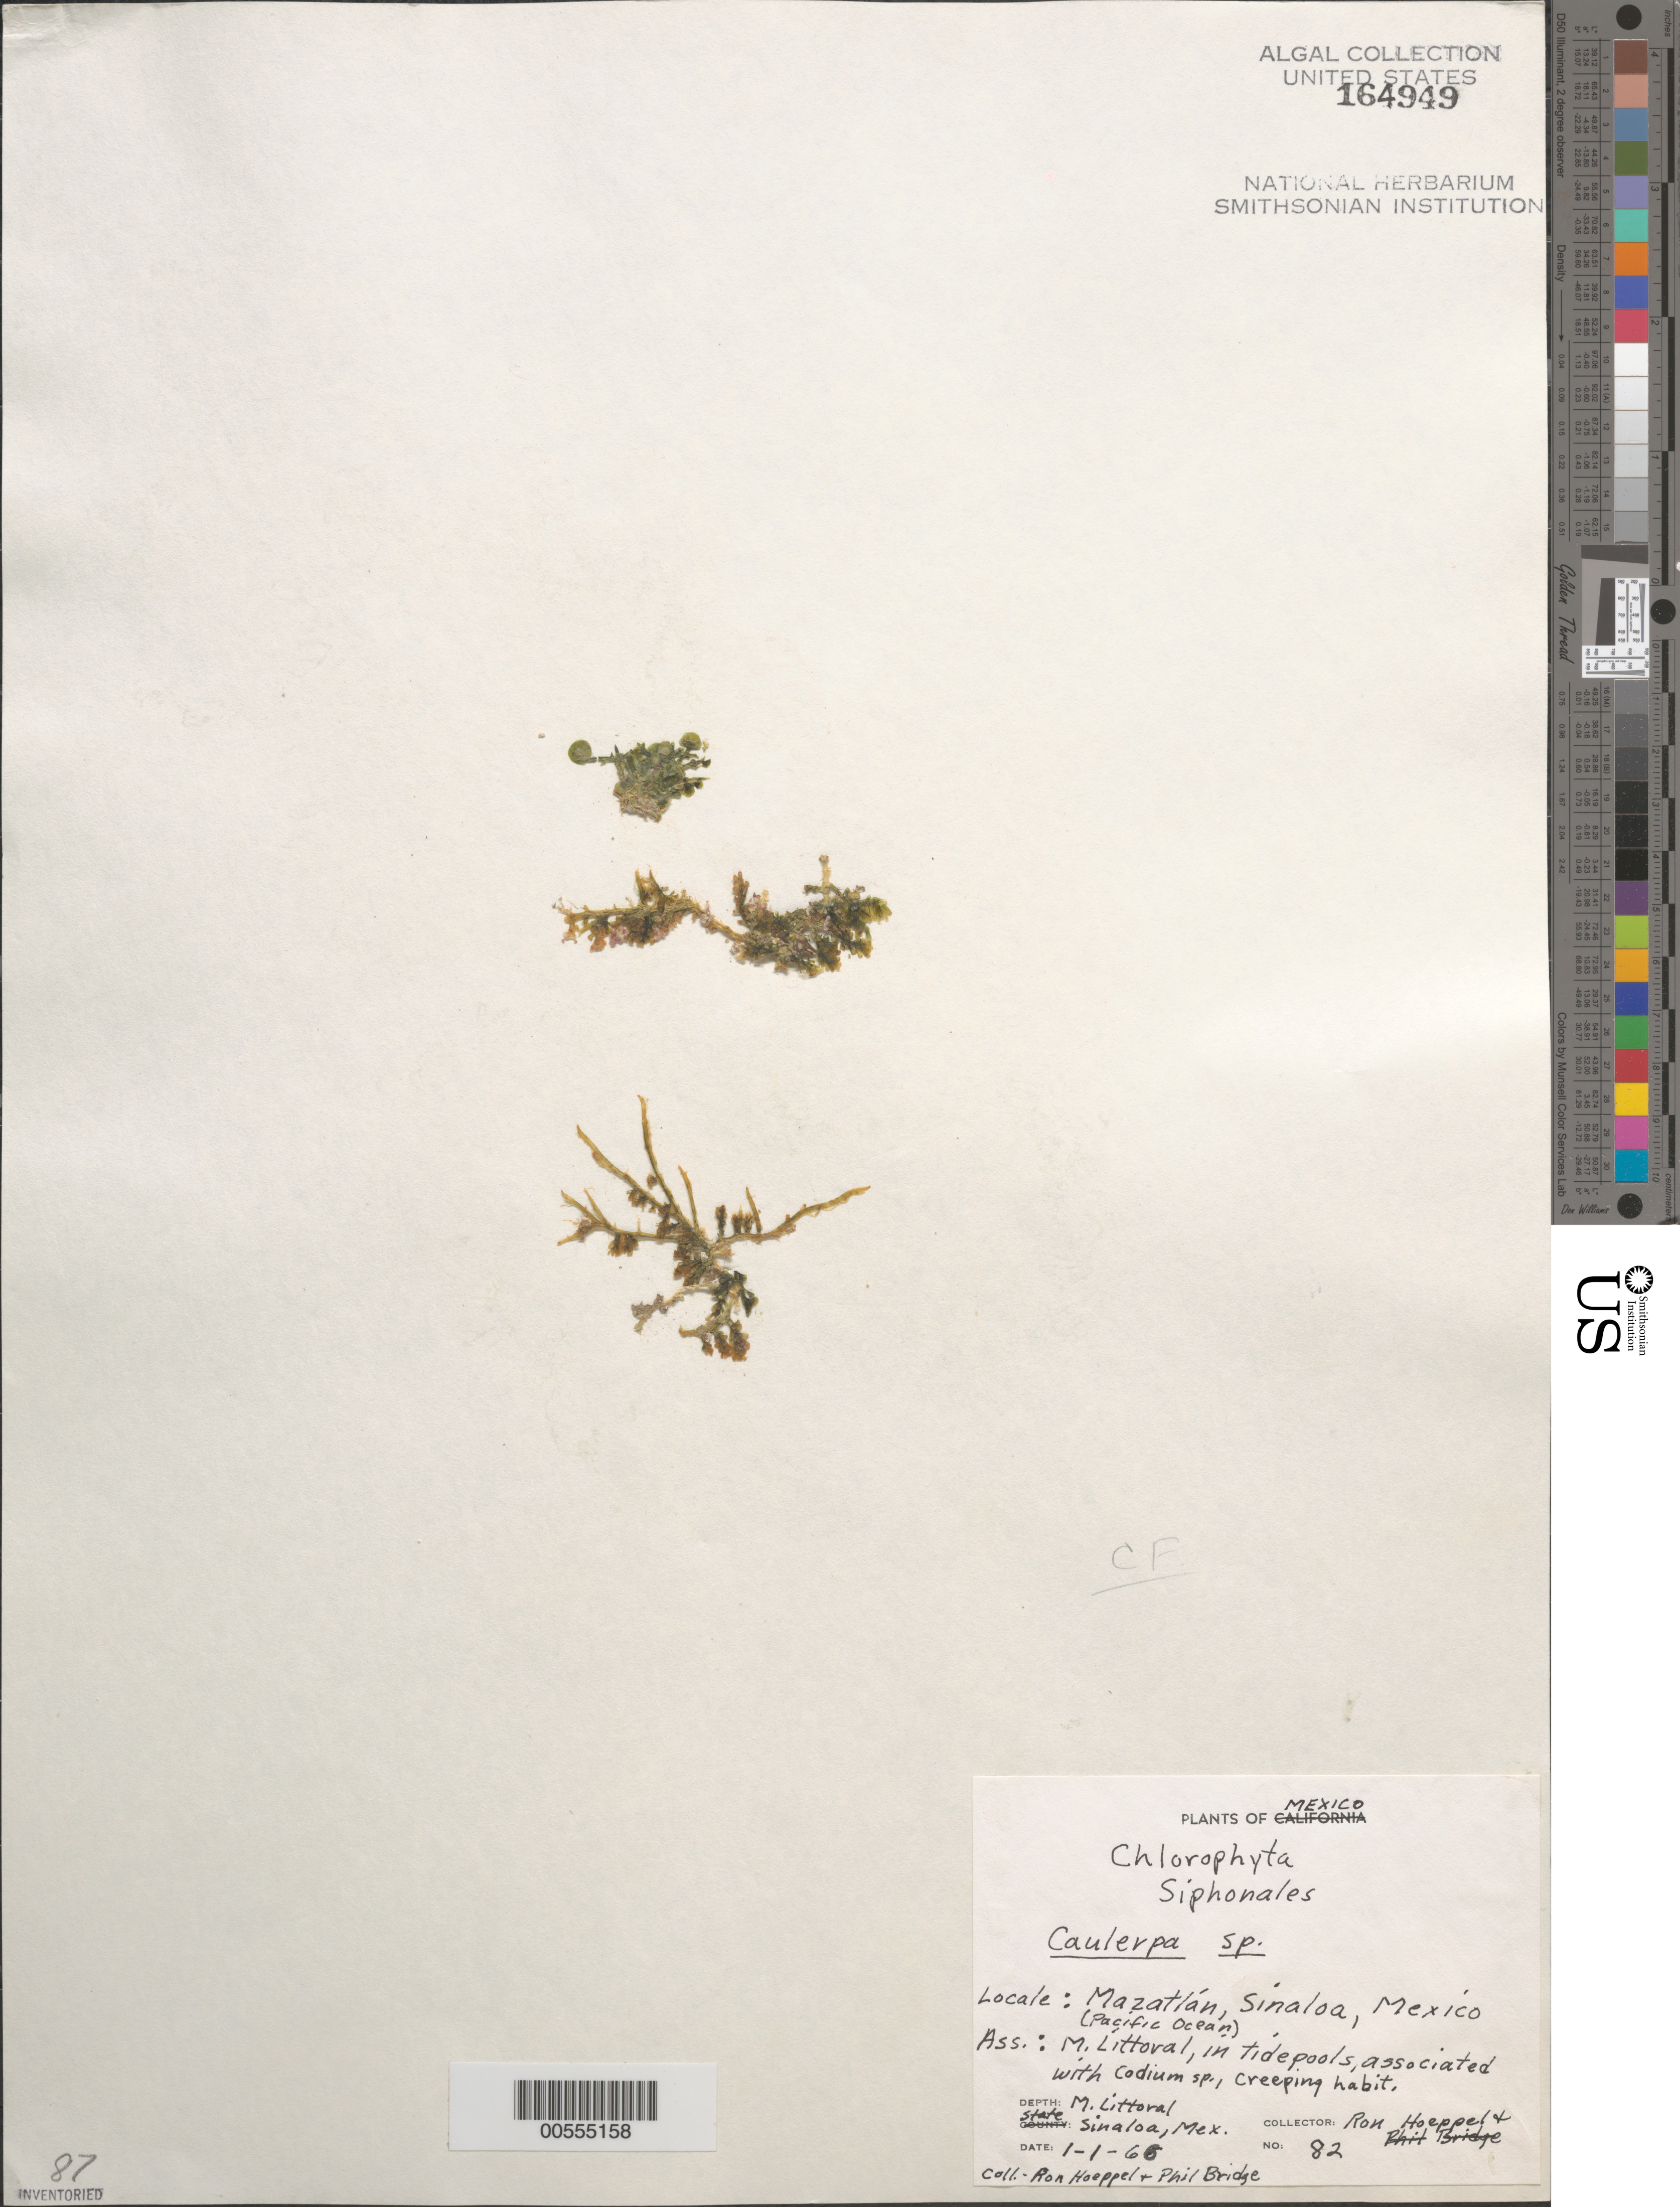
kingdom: Plantae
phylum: Chlorophyta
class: Ulvophyceae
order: Bryopsidales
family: Caulerpaceae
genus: Caulerpa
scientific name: Caulerpa sp.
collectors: R. Hoeppel & P. Bridge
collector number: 82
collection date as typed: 01 Jan 1966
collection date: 1966-01-01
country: Mexico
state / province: Sinaloa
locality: Mazatlan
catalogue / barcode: US 164949